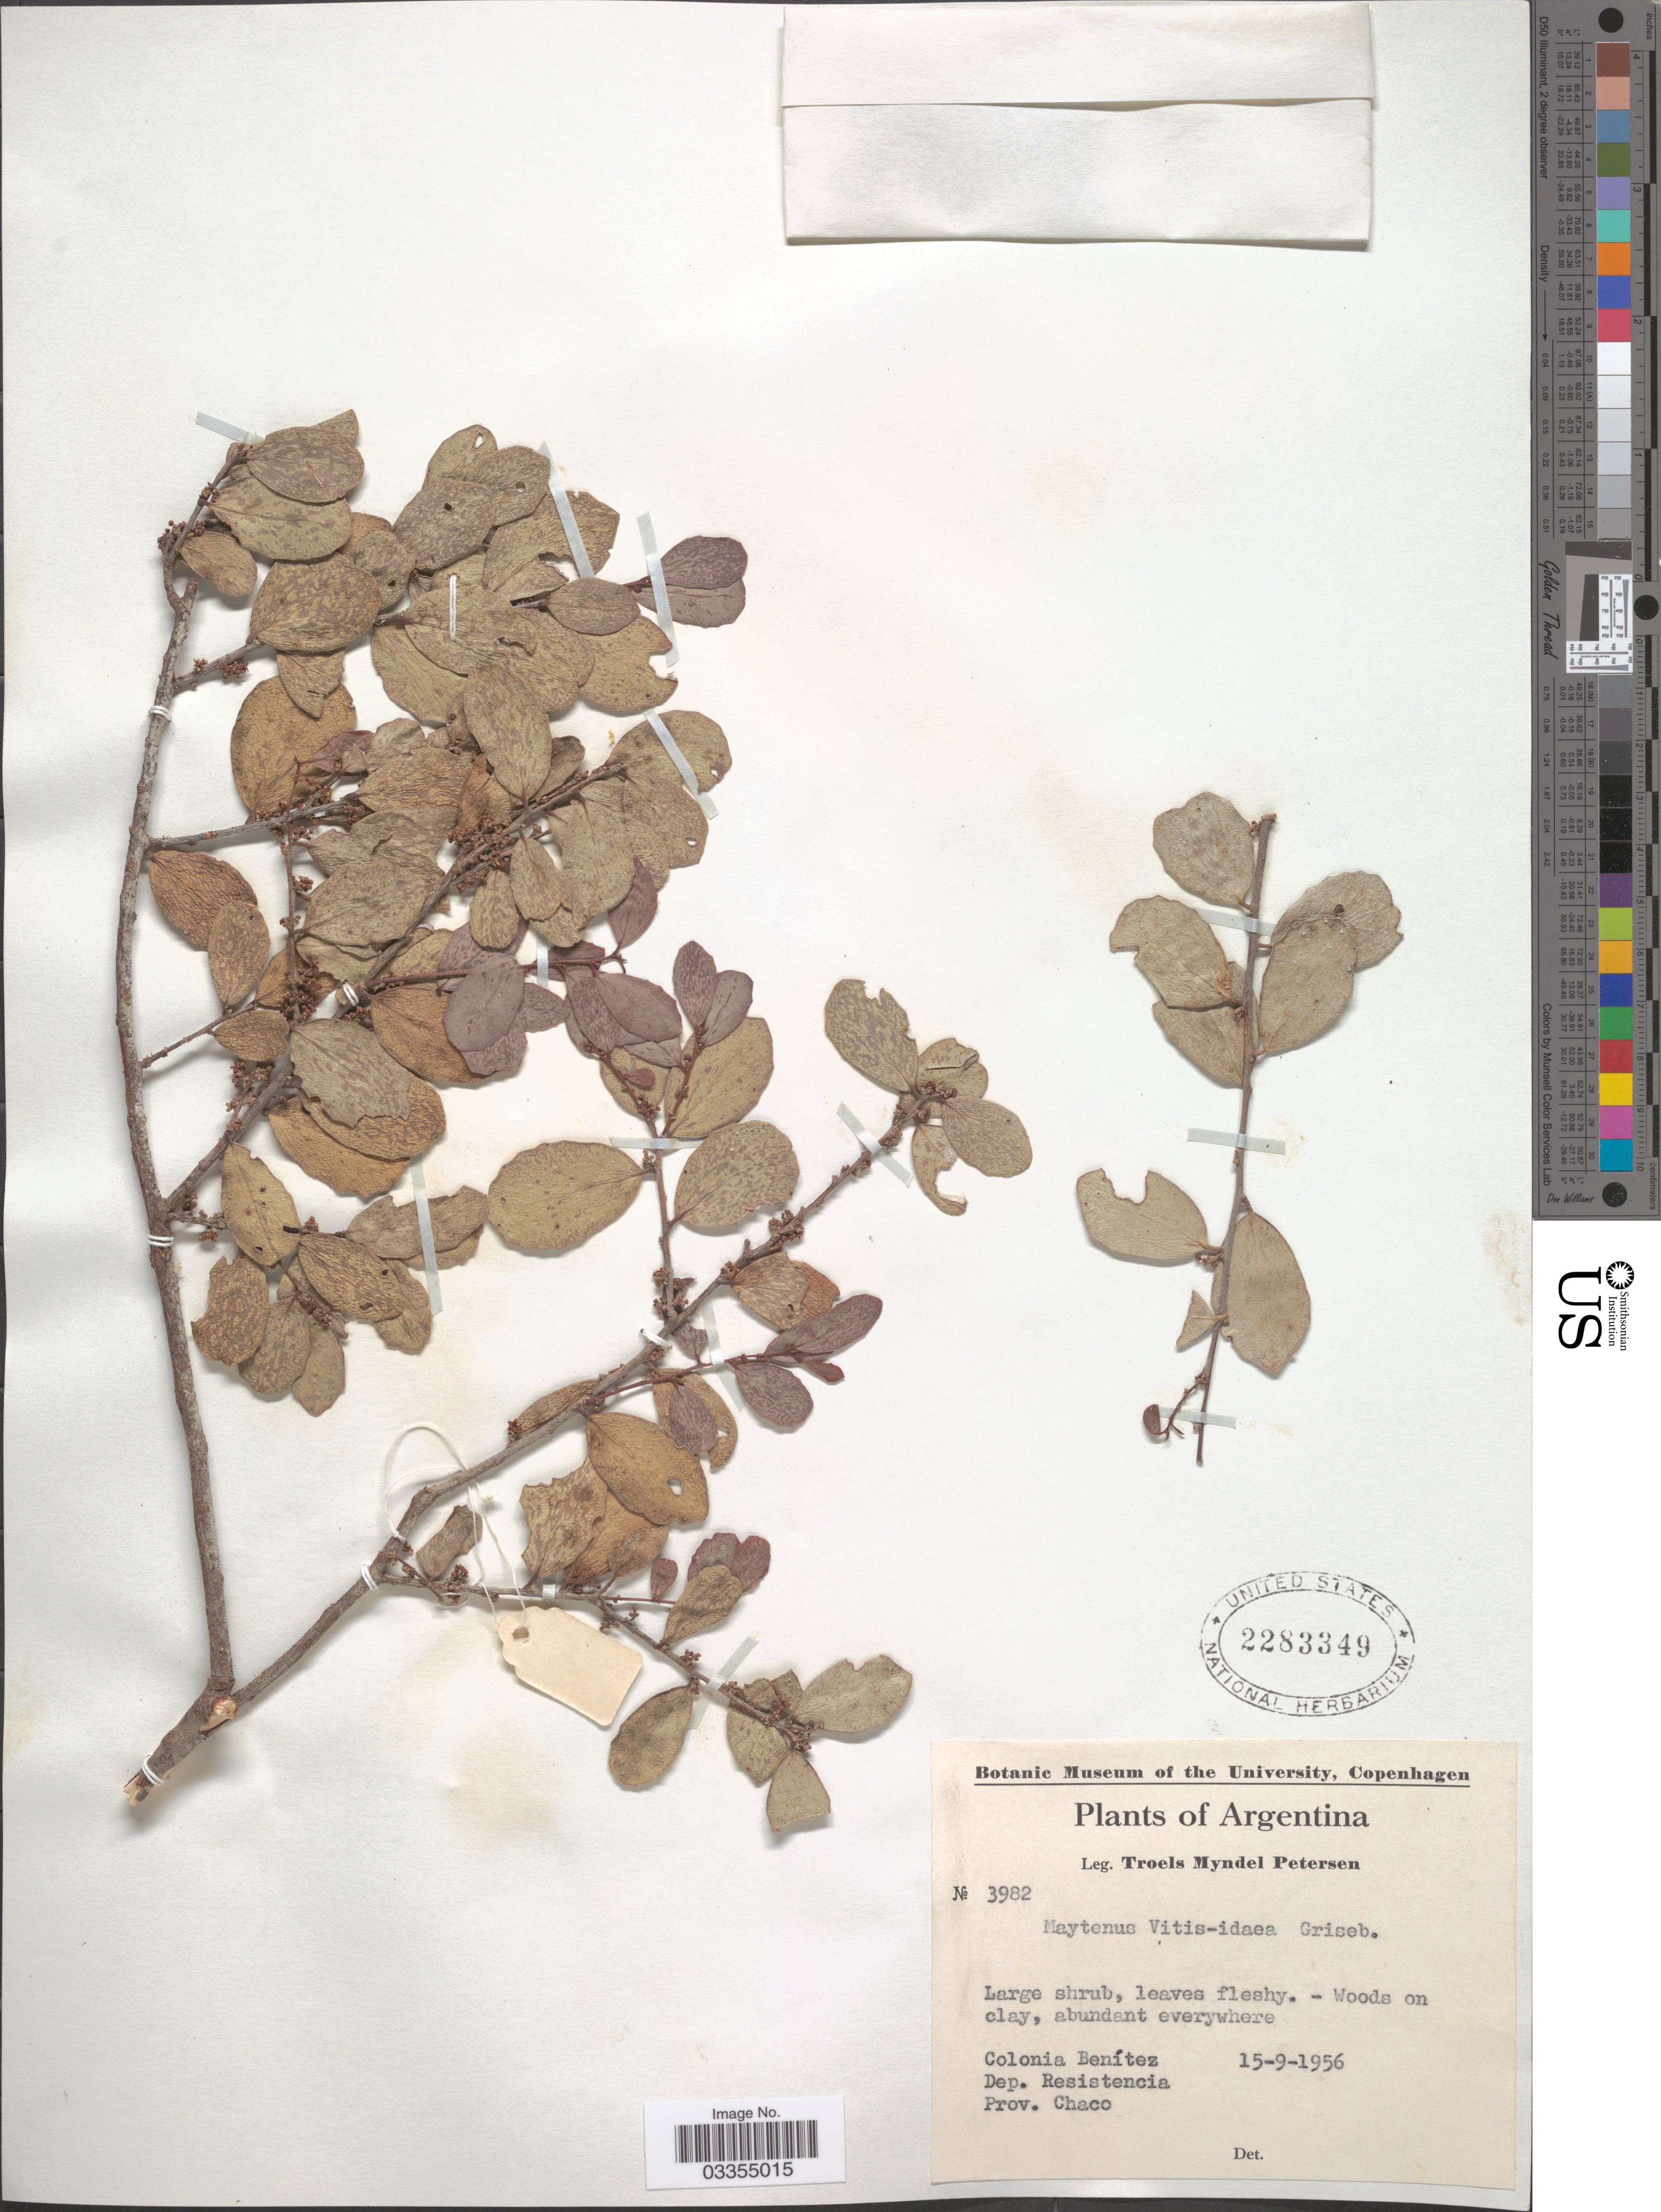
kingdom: Plantae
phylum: Tracheophyta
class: Magnoliopsida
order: Celastrales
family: Celastraceae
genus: Tricerma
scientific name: Tricerma vitis-idaeum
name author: (Griseb.) Lundell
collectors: T. Pederson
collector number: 3982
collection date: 1956-09-15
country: Argentina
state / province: Chaco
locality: Colonia Benítez. Dep. Resistencia.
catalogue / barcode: US 2283349